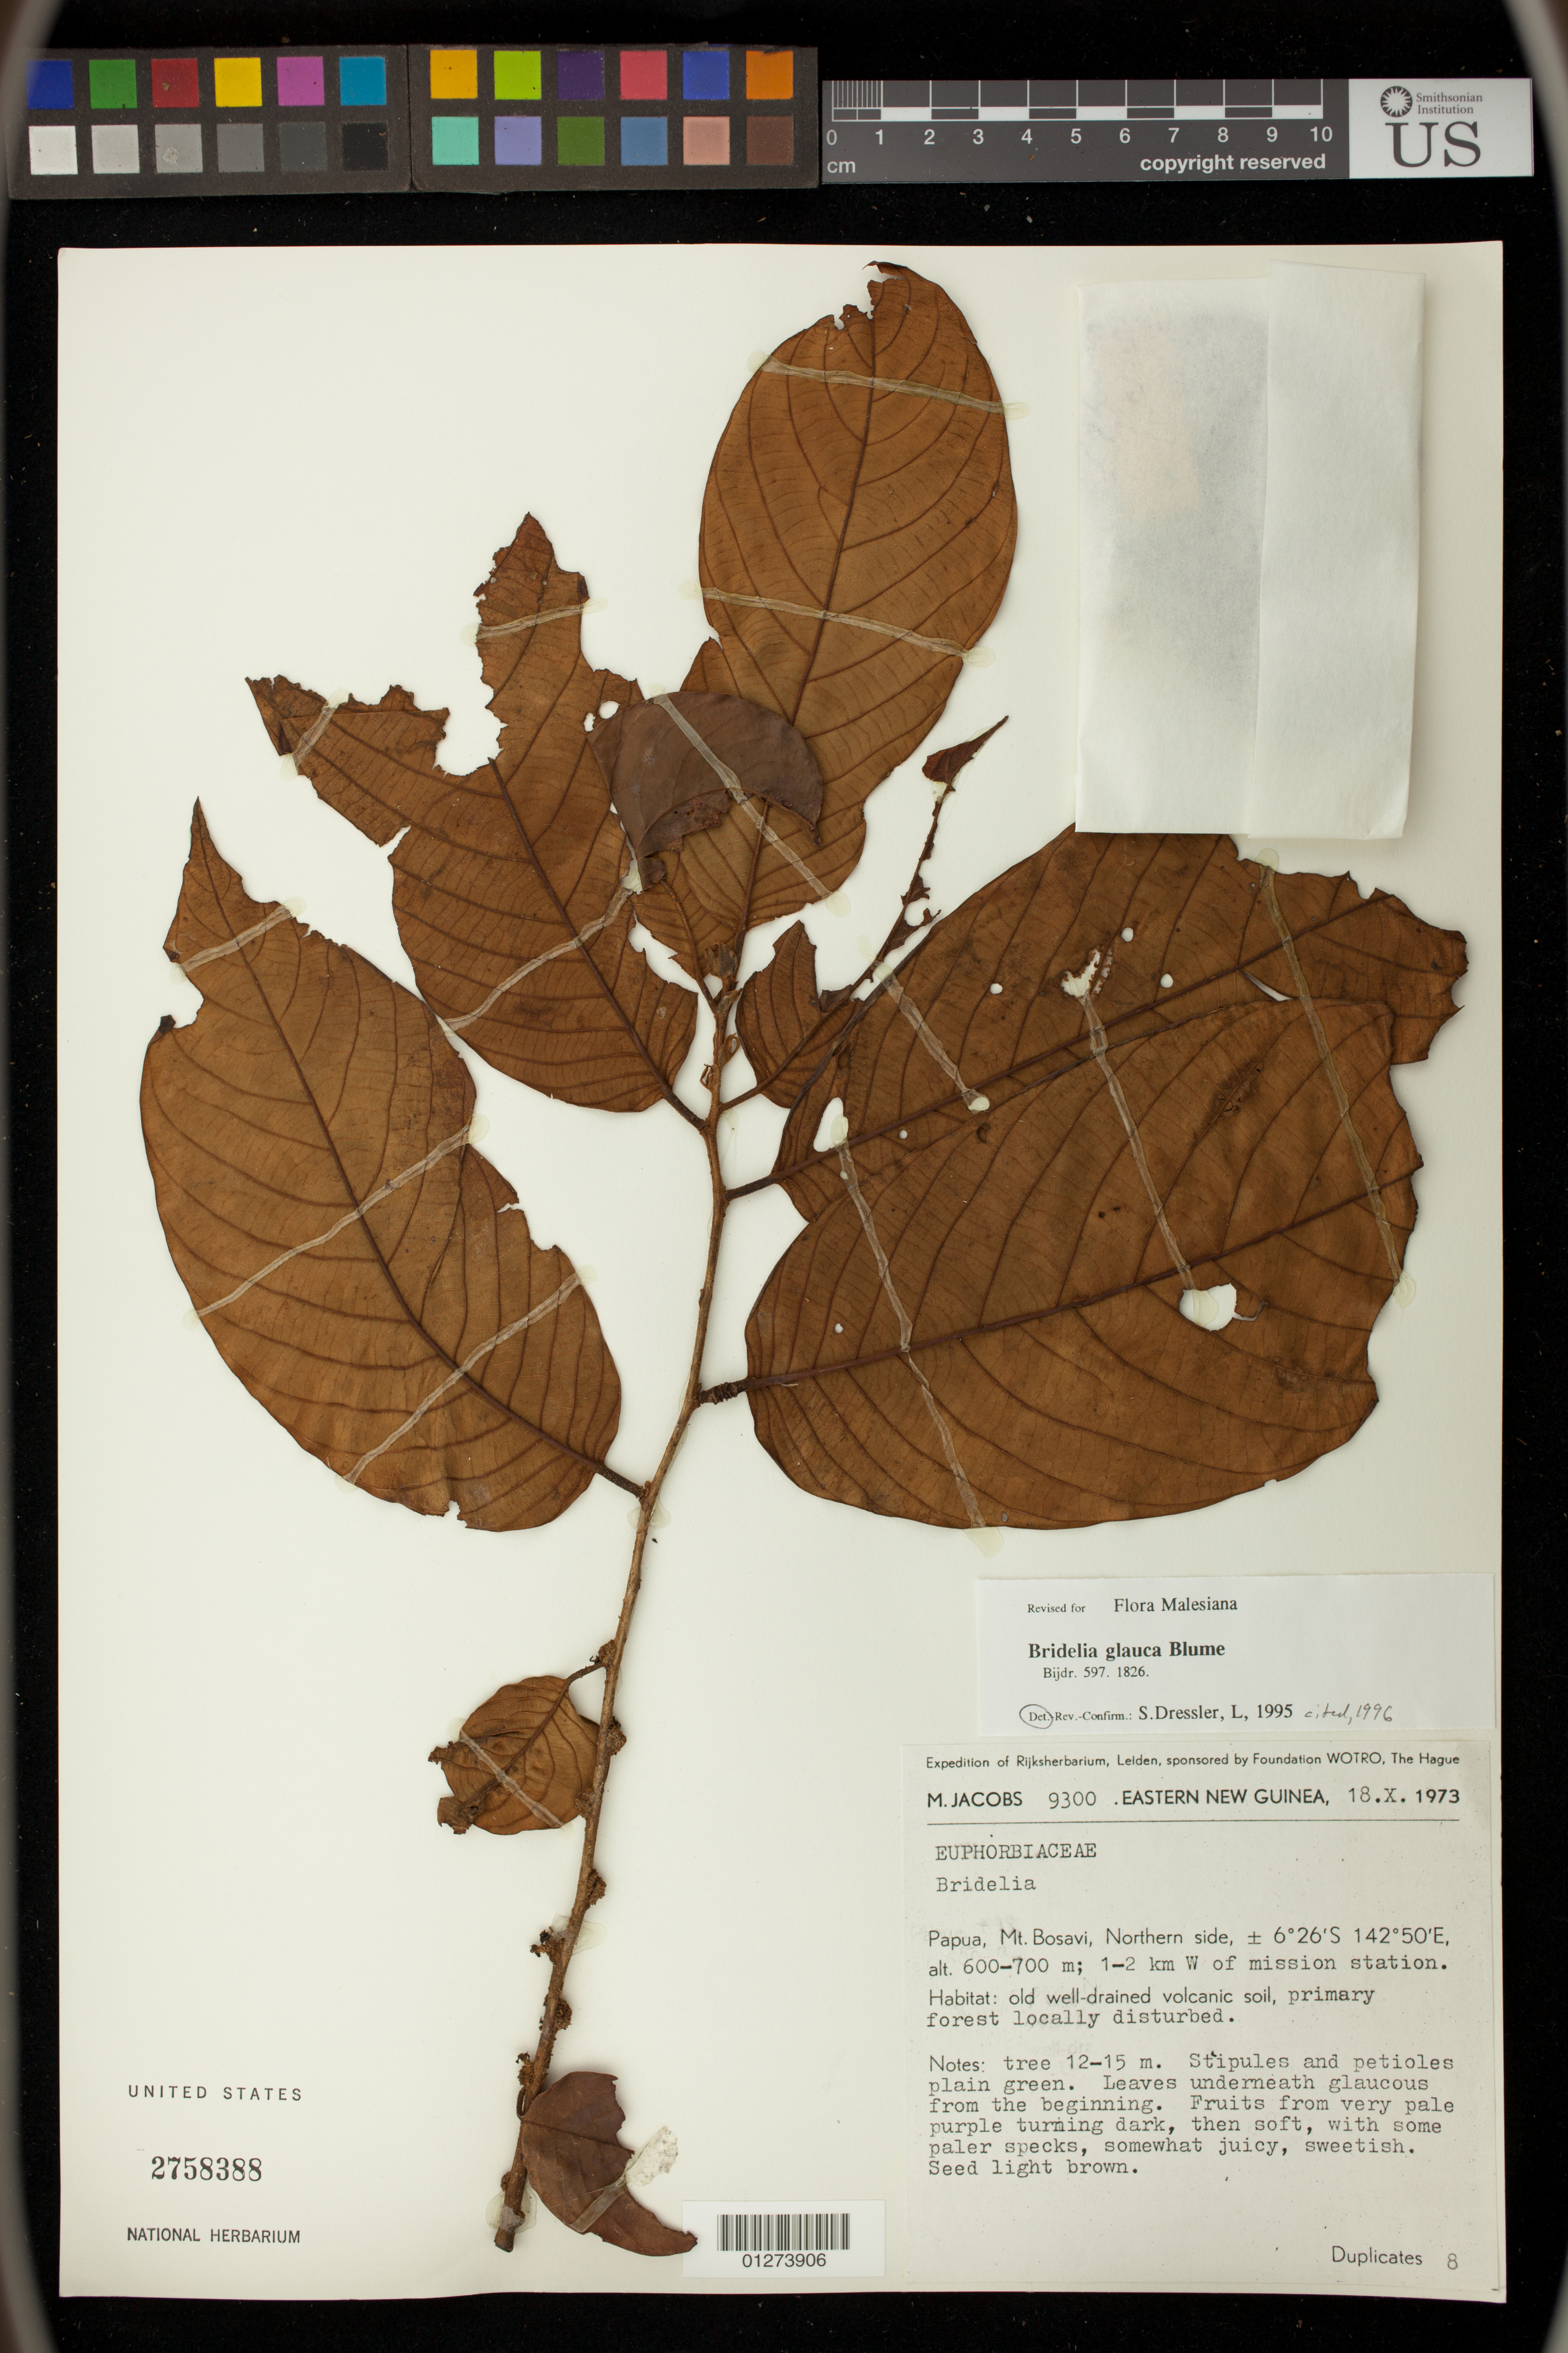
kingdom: Plantae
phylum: Tracheophyta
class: Magnoliopsida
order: Malpighiales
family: Phyllanthaceae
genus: Bridelia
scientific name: Bridelia glauca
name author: Blume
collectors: M. Jacobs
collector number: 9300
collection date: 1973-10-18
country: Papua New Guinea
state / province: Southern Highlands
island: New Guinea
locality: Eastern New Guinea. Mt. Bosavi, Northern side: 1-2 km W of mission station.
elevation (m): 600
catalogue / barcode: US 2758388